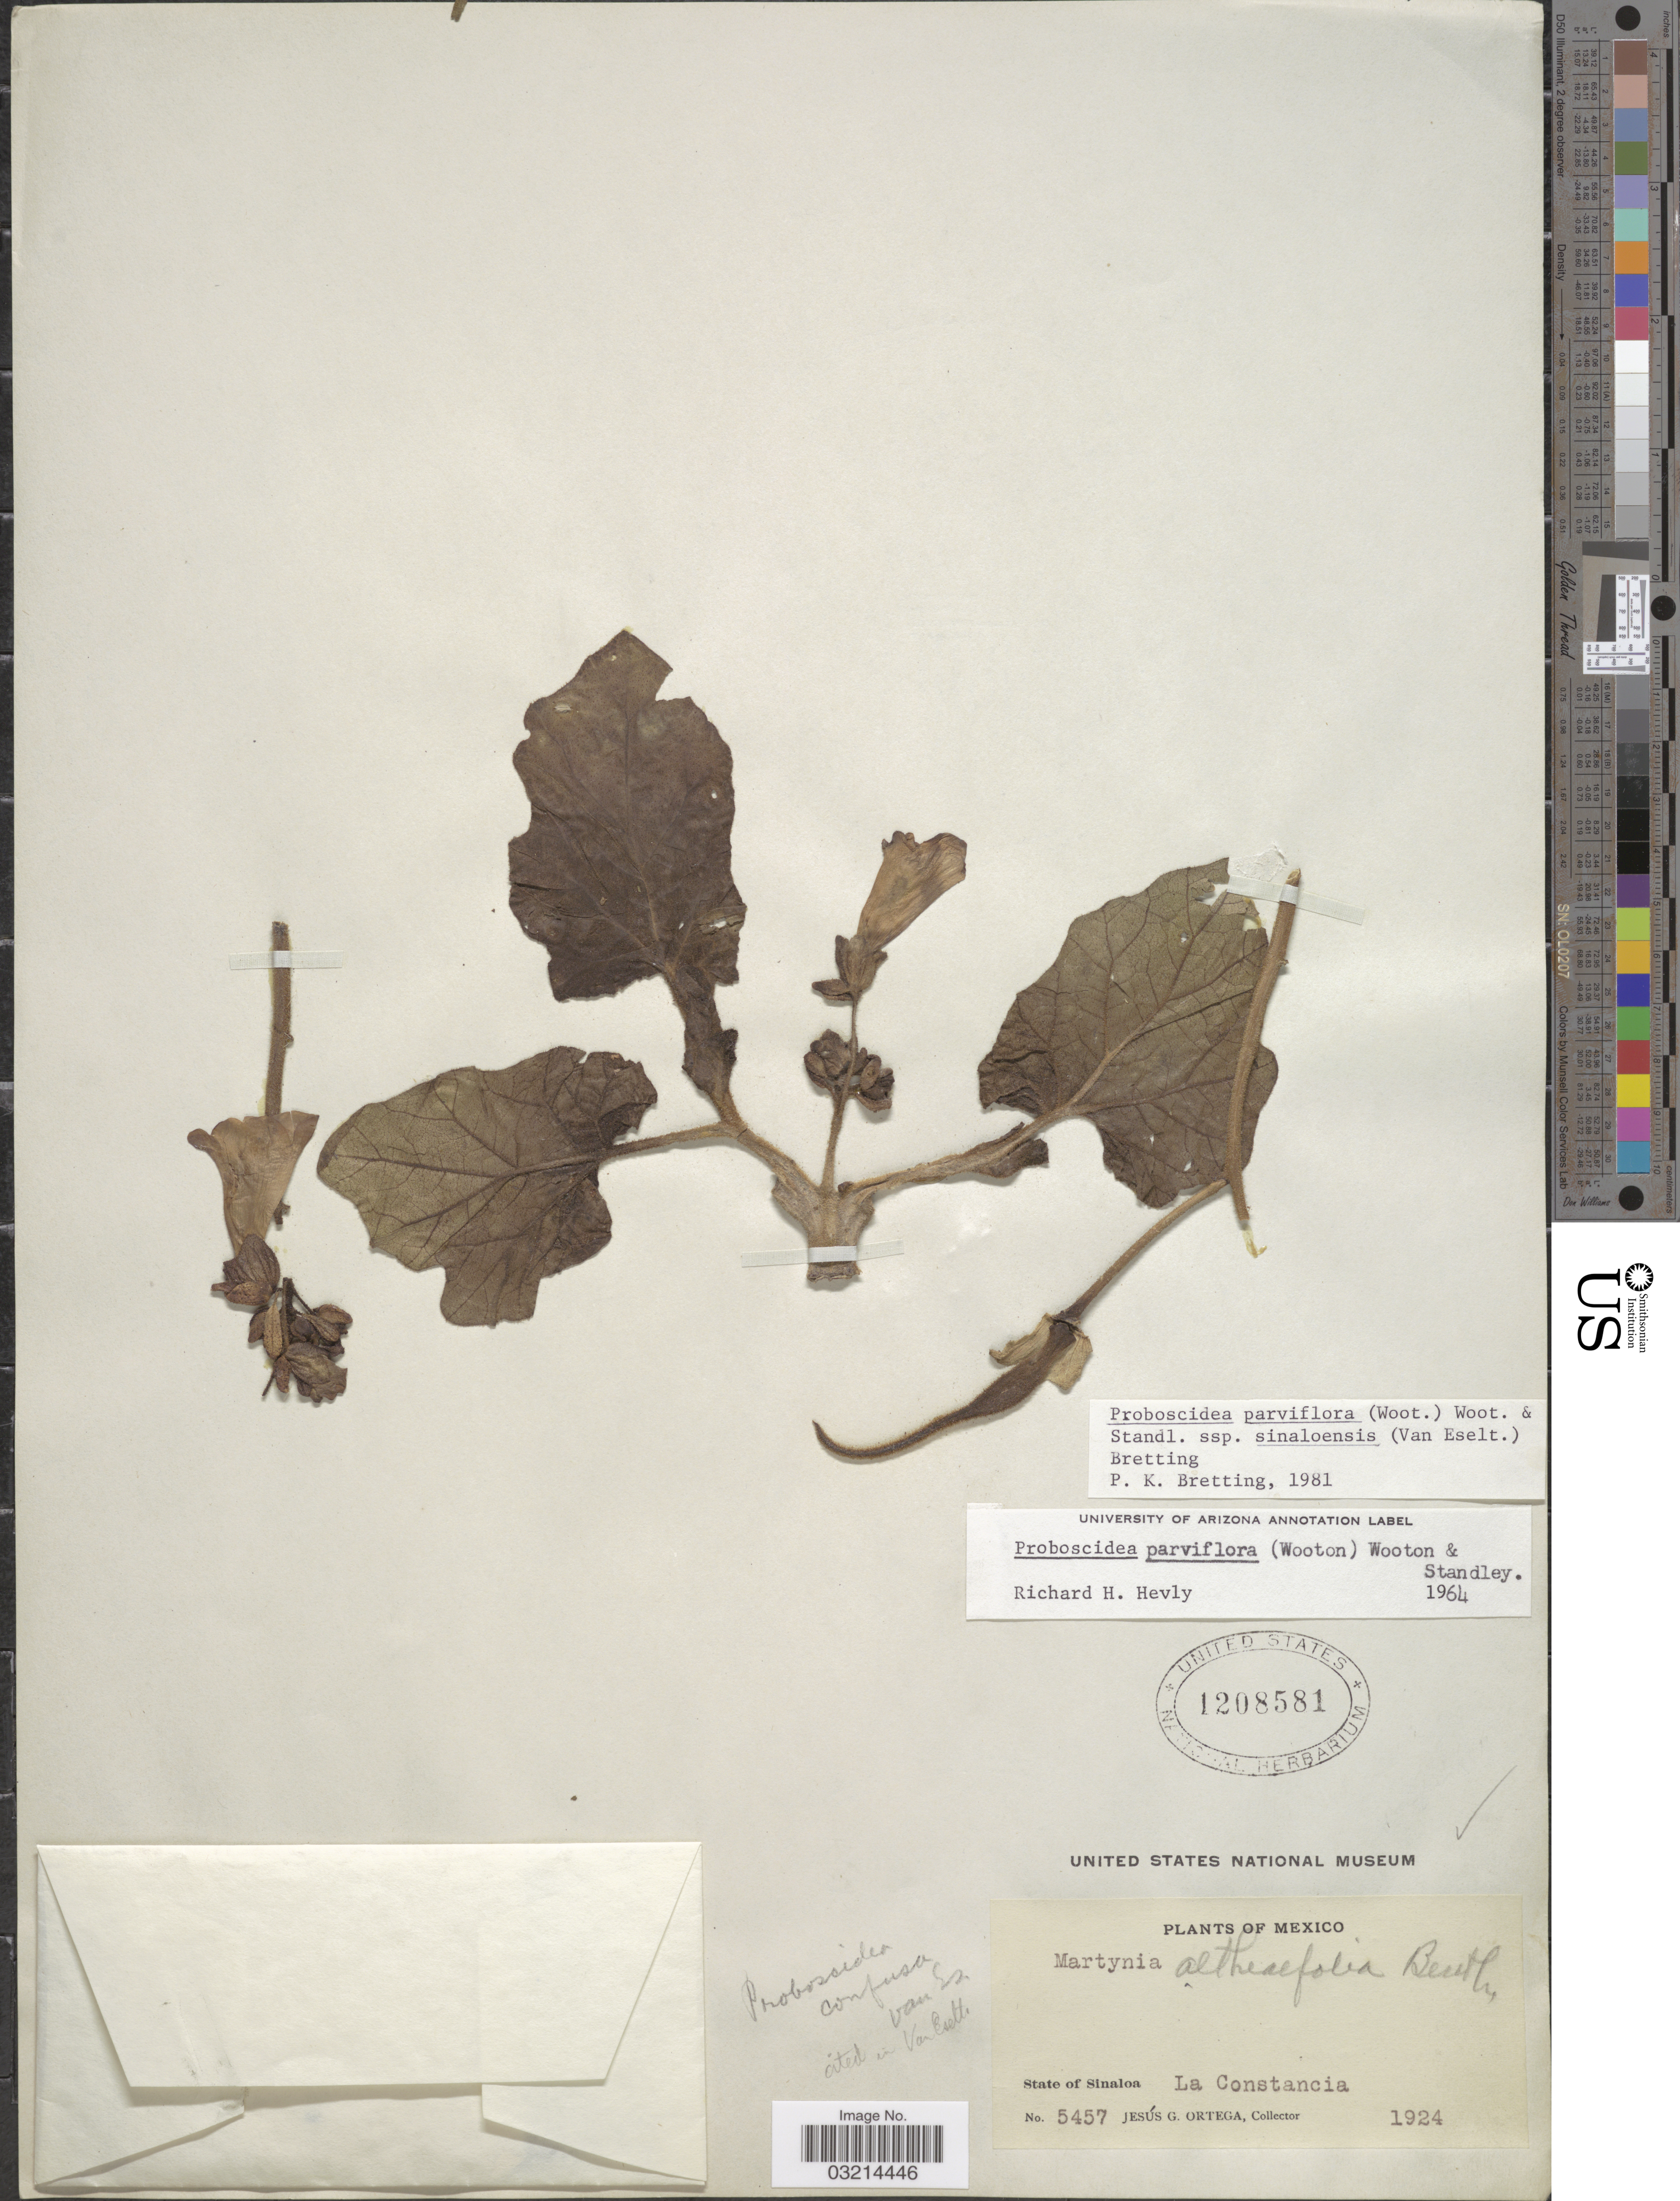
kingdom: Plantae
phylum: Tracheophyta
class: Magnoliopsida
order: Lamiales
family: Martyniaceae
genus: Proboscidea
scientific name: Proboscidea parviflora subsp. sinaloensis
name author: (Wooton) Wooton & Standl.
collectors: J. Ortega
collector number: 5457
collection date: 1924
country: Mexico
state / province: Sinaloa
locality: La Constancia.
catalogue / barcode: US 1208581